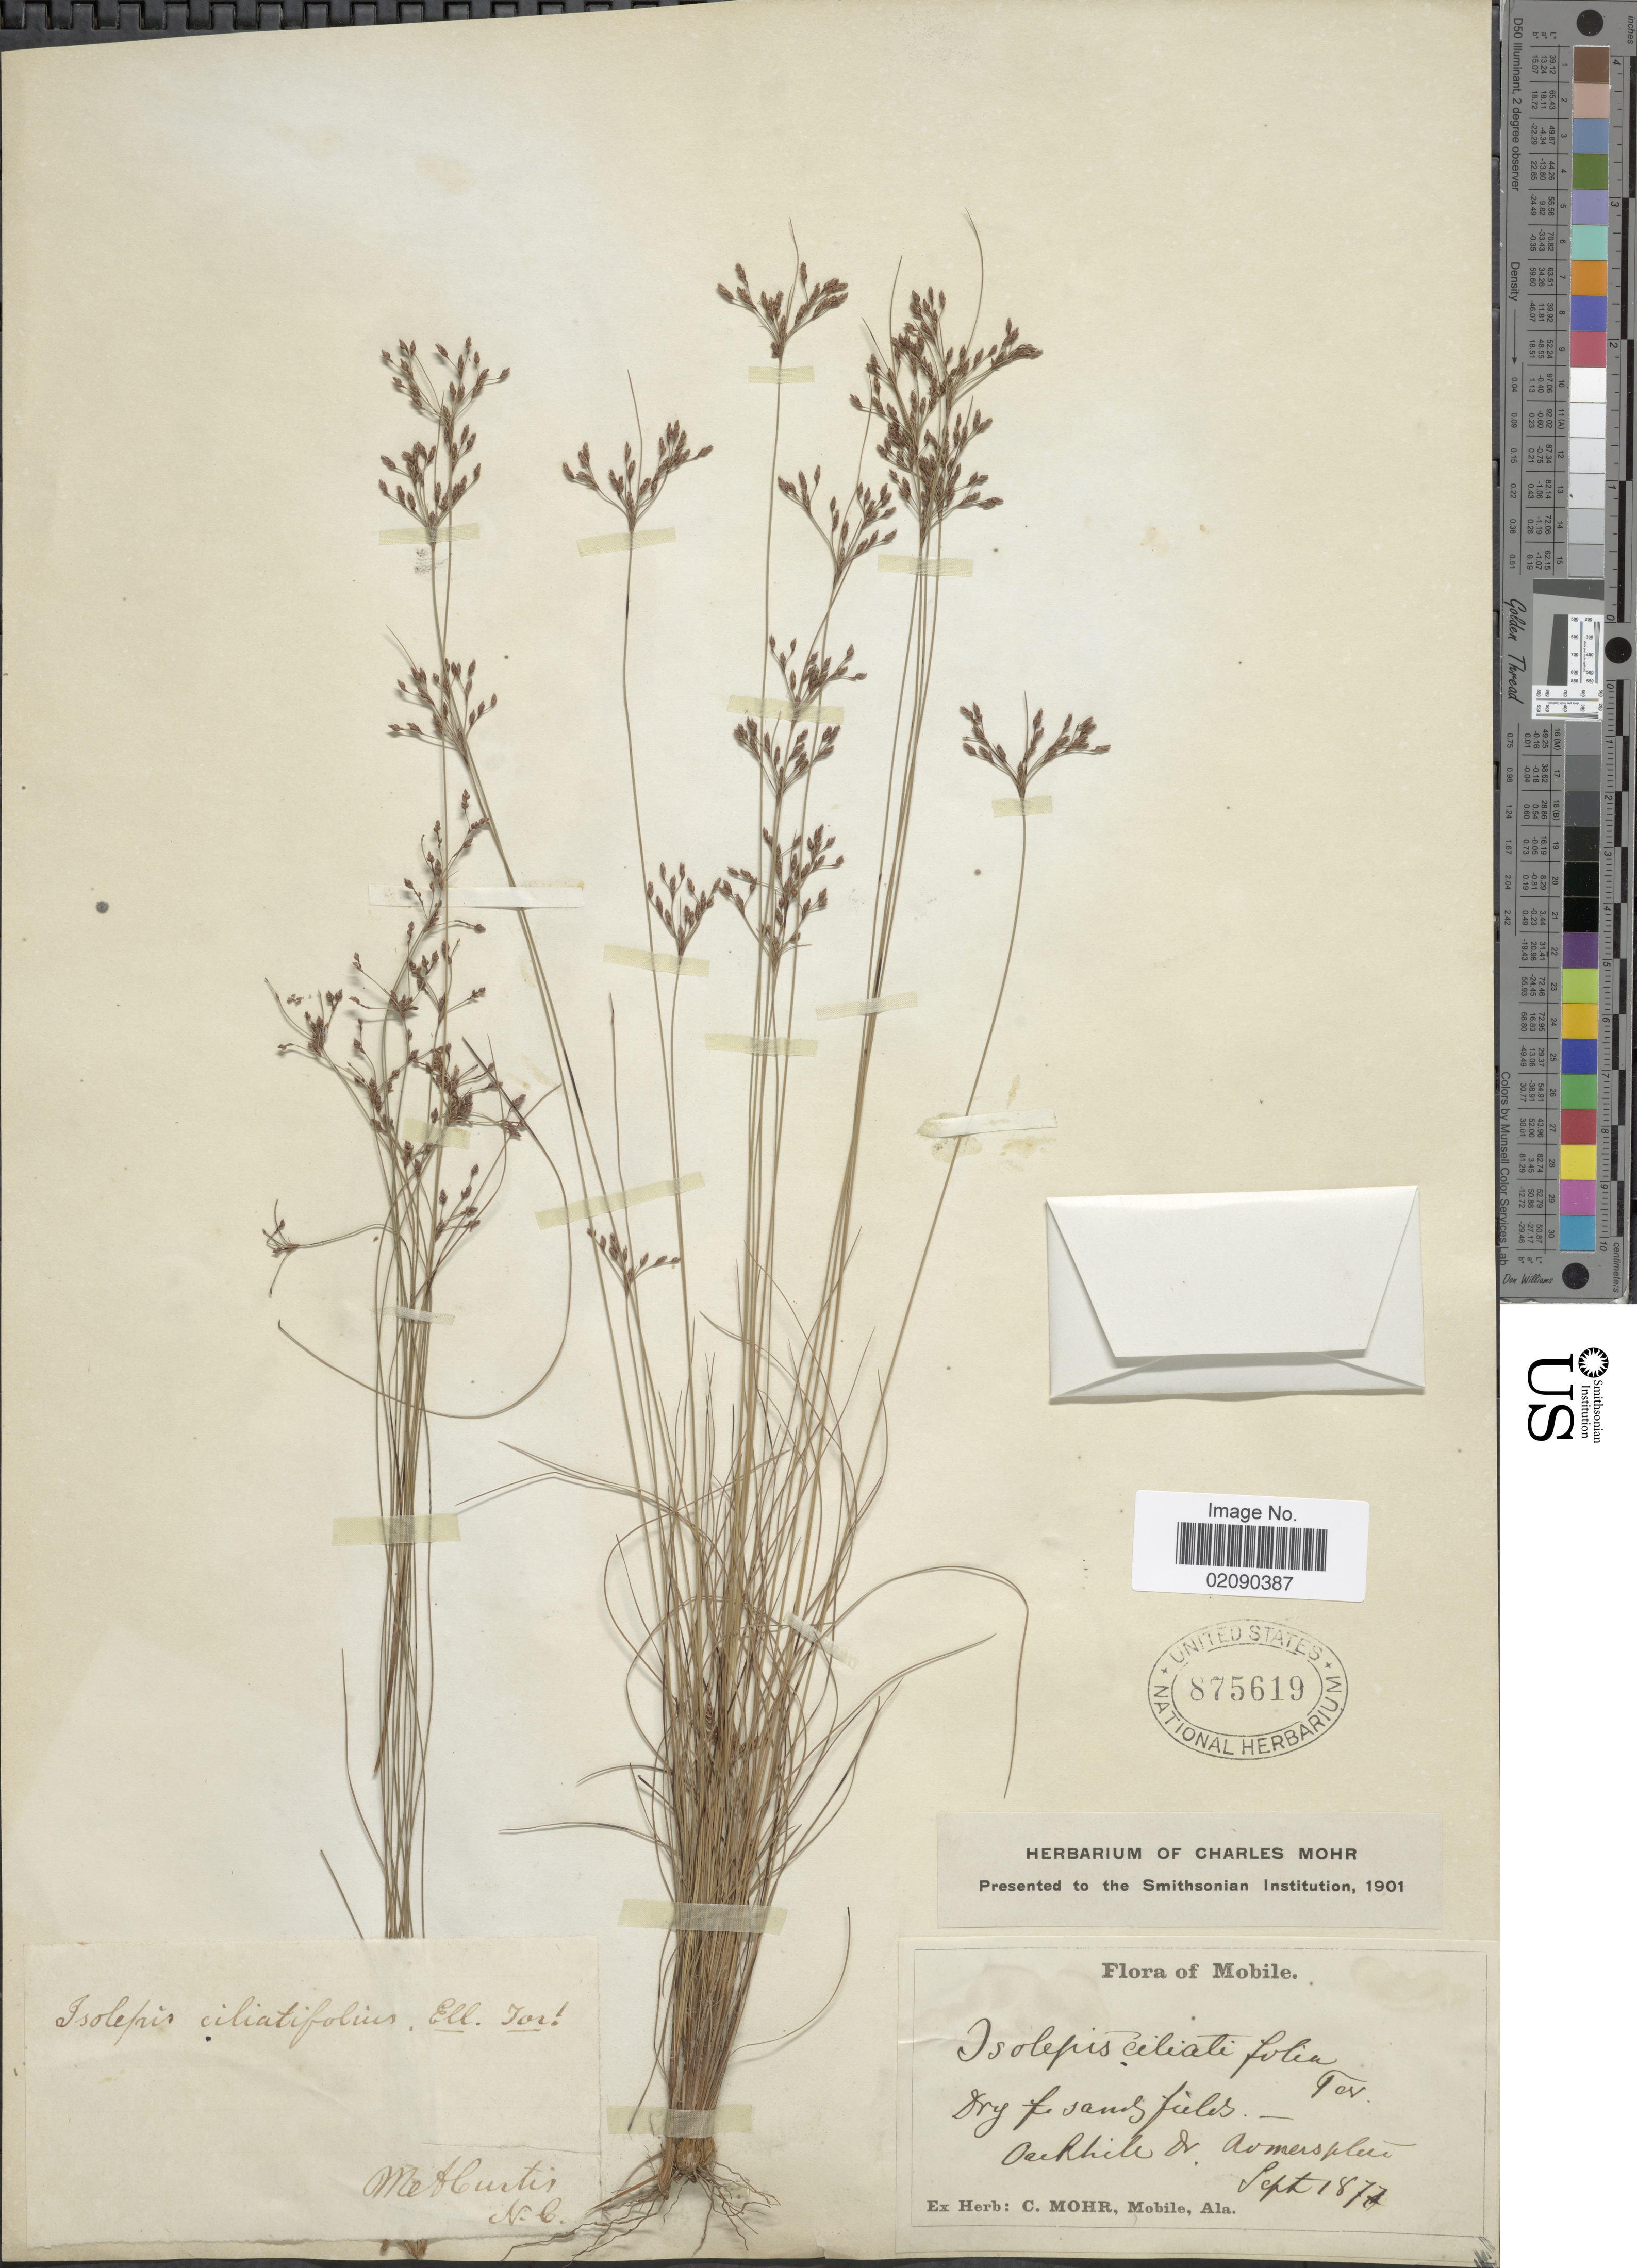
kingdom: Plantae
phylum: Tracheophyta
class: Liliopsida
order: Poales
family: Cyperaceae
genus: Bulbostylis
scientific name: Bulbostylis ciliatifolia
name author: (Elliott) Fernald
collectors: ex herb. C. Mohr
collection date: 1877-09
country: United States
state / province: Alabama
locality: Mobile. Parkhill Dr. Armers place [interpreted]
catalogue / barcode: US 875619